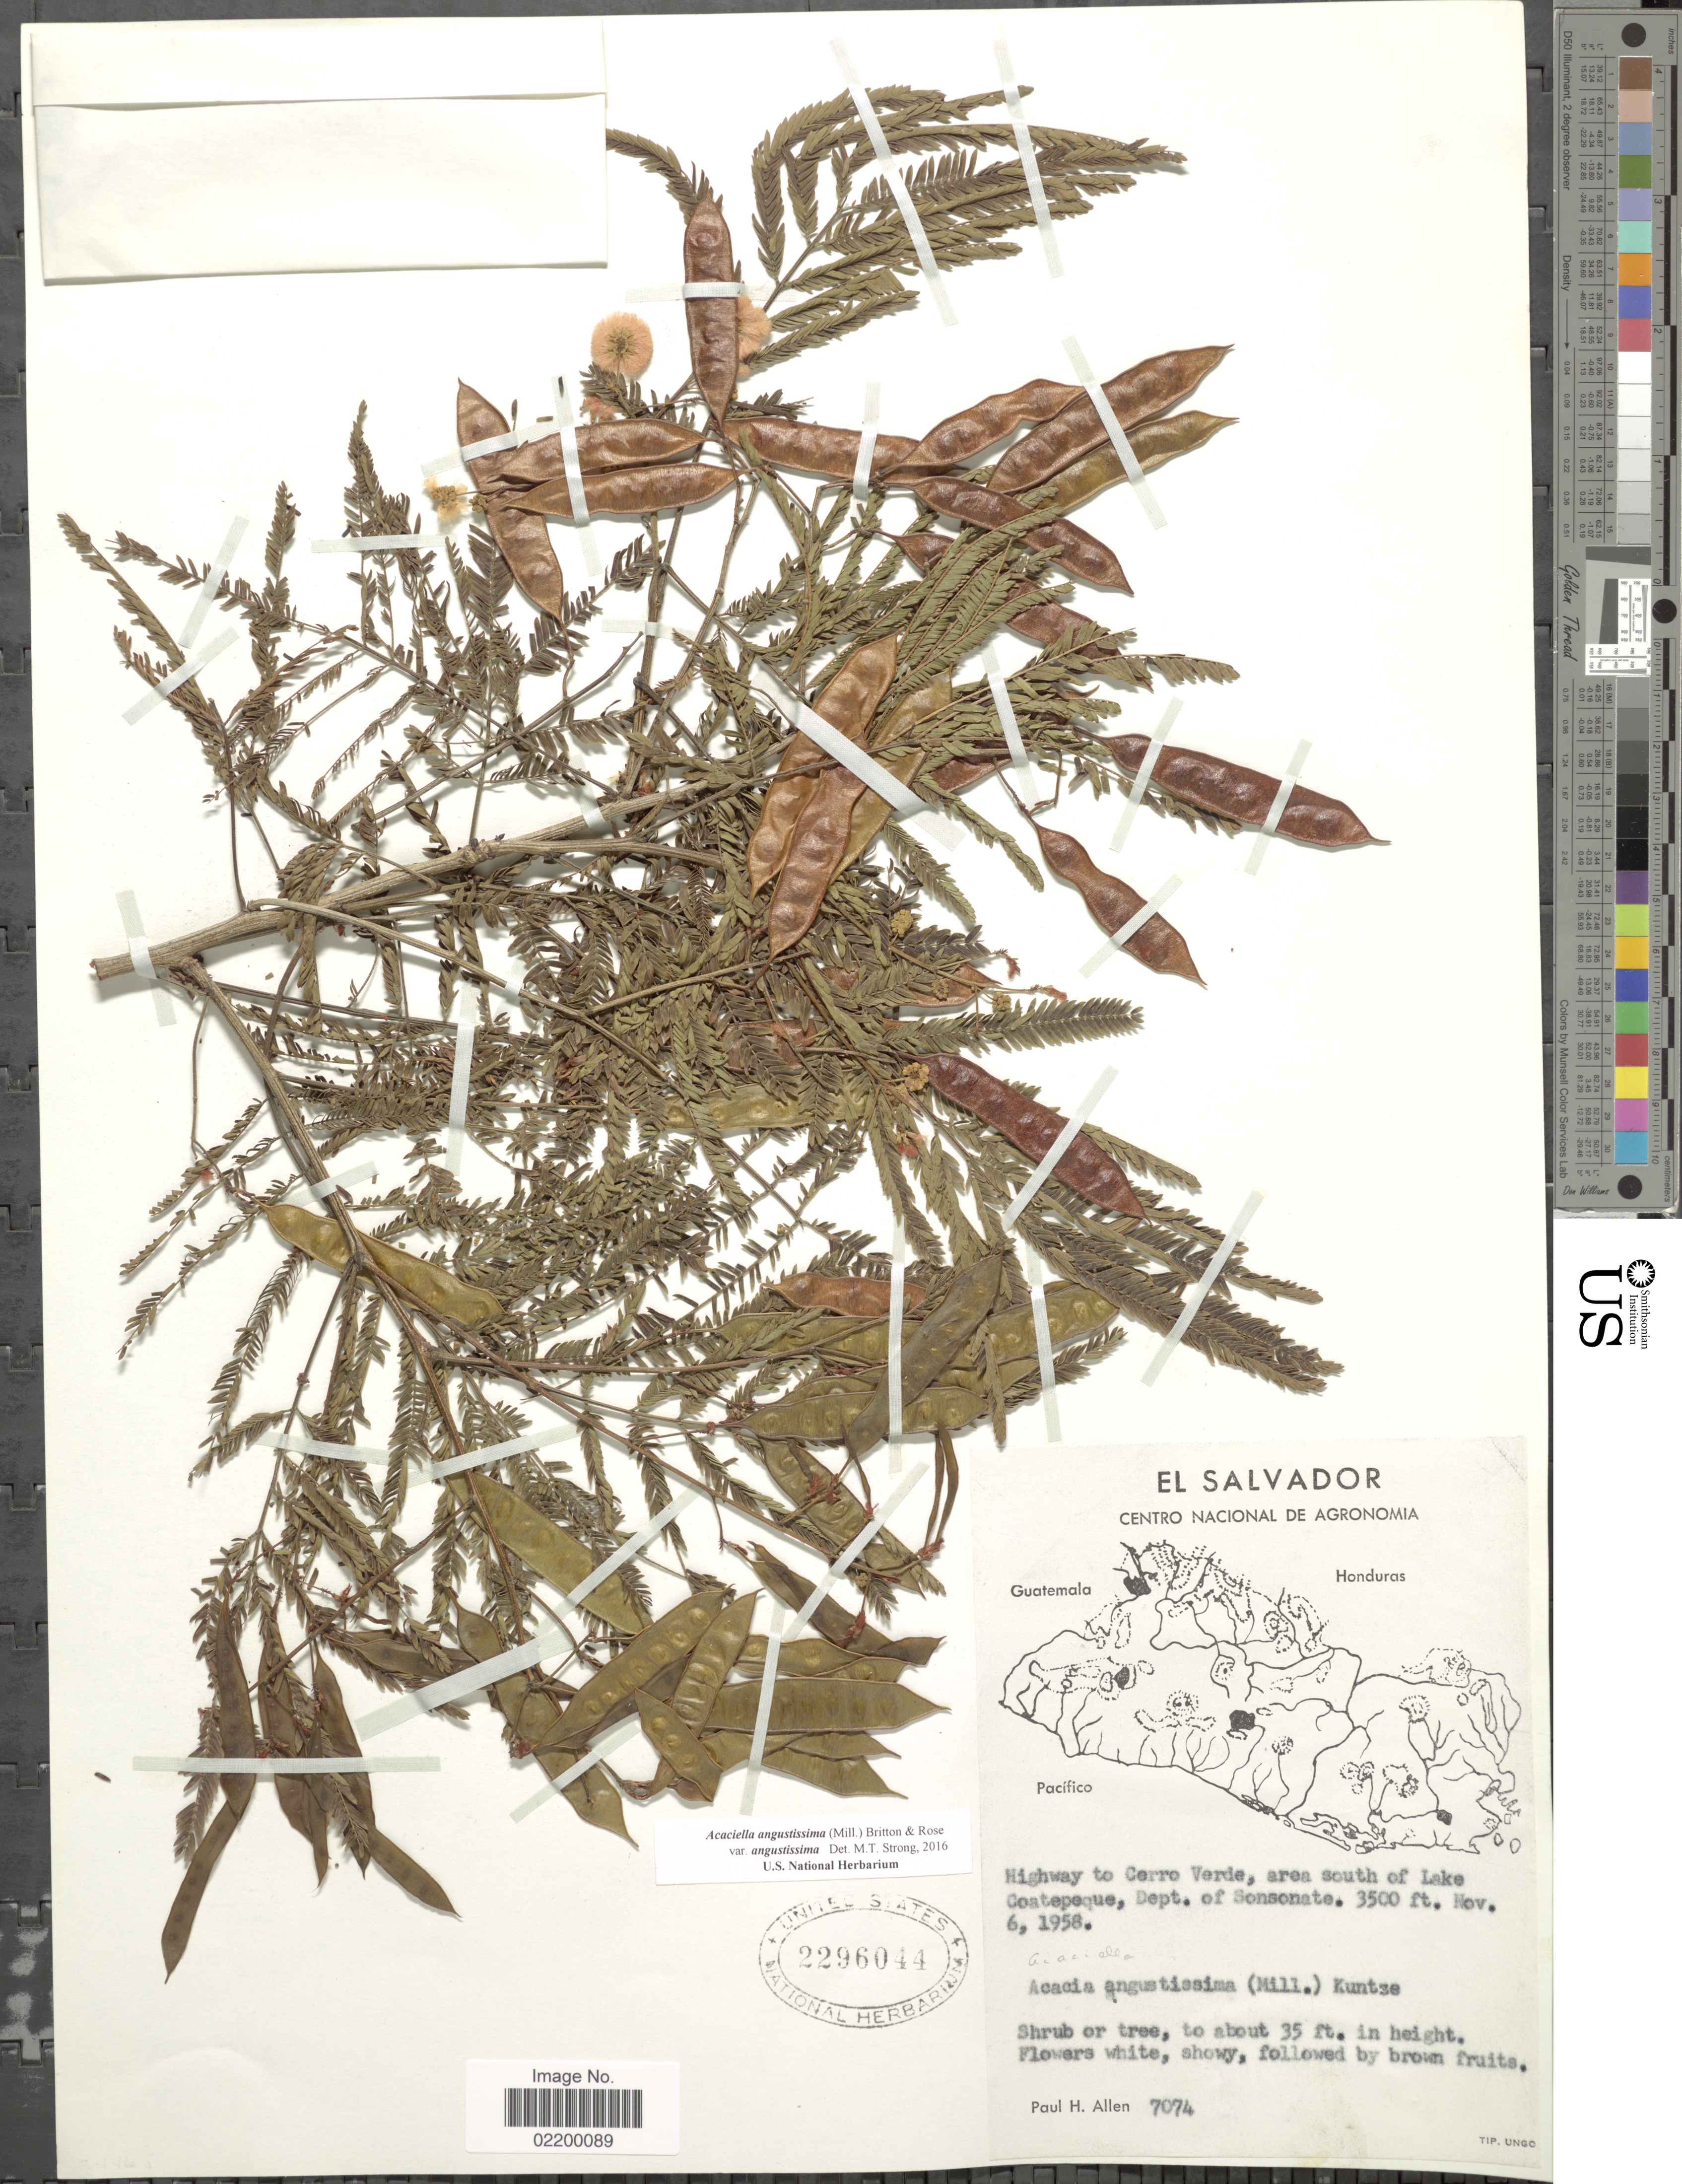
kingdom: Plantae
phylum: Tracheophyta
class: Magnoliopsida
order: Fabales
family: Fabaceae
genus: Acaciella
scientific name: Acaciella angustissima var. angustissima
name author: (Mill.) Britton & Rose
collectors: P. H. Allen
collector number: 7074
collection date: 1958-11-06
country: El Salvador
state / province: Sonsonate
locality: El Salvador, Highwway to Cerro Verde, area south of Lake Coatepeque, Dept. of Sonsonate.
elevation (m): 1067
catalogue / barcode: US 2296044